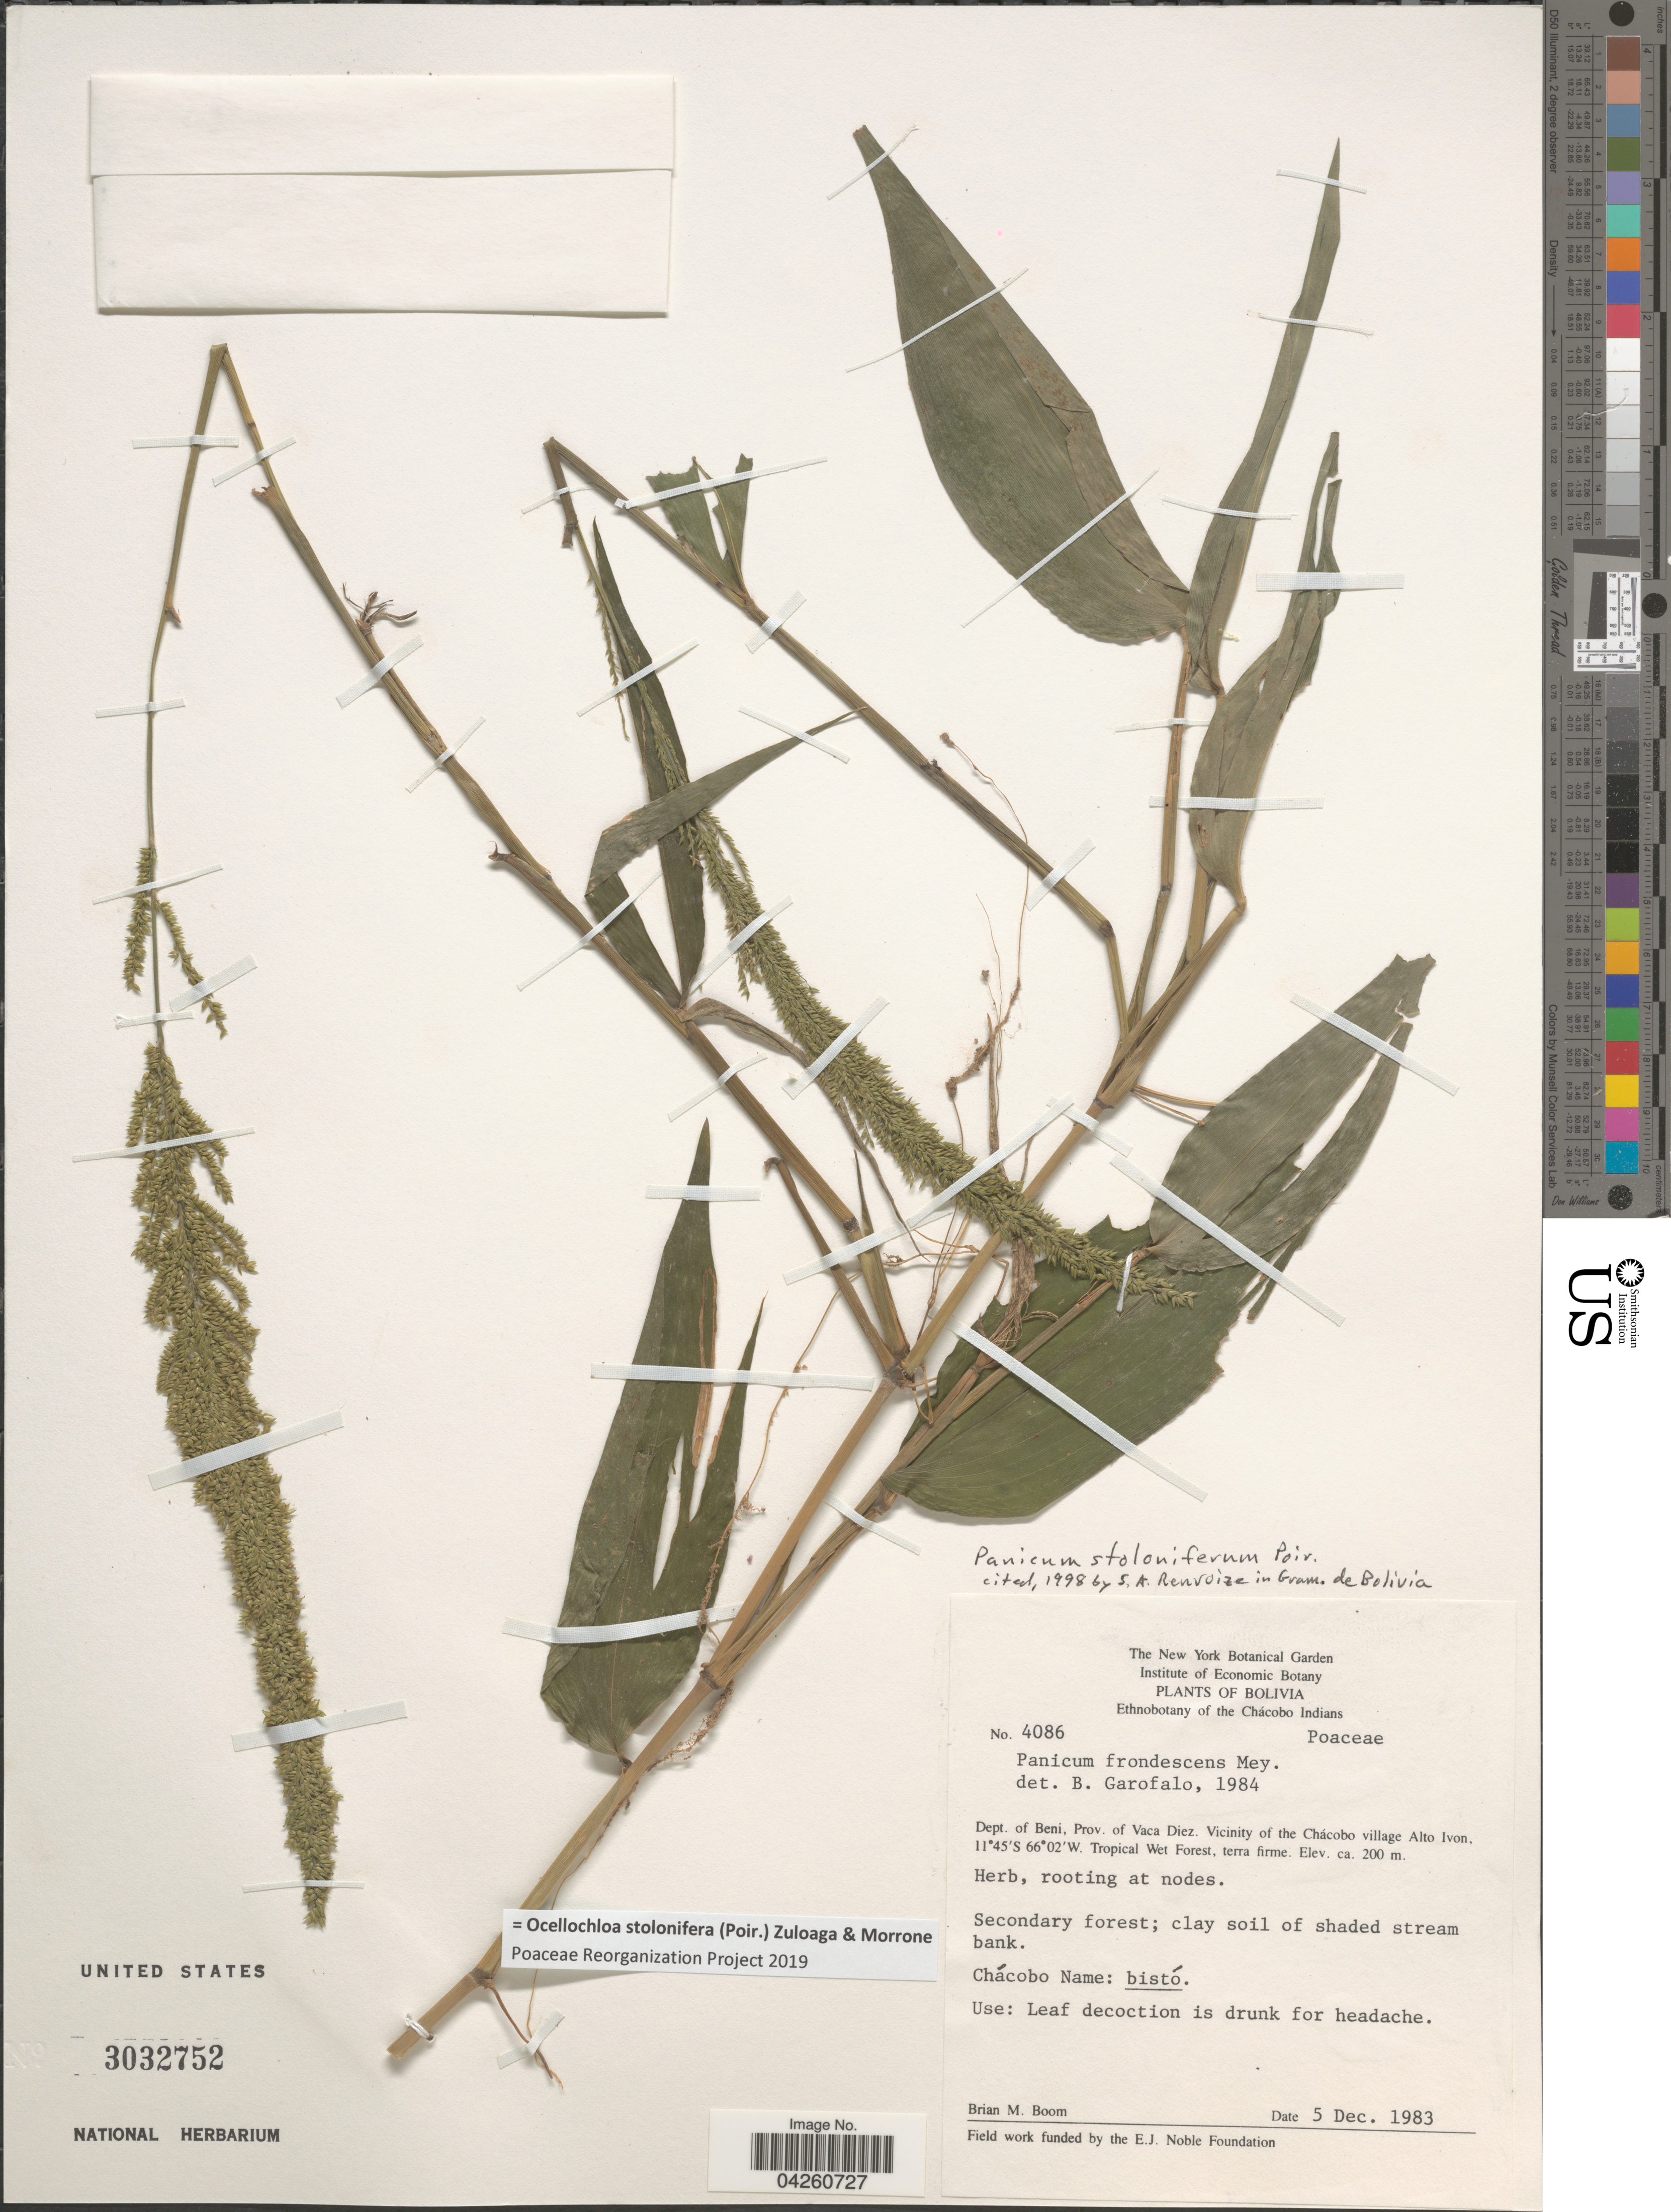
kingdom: Plantae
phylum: Tracheophyta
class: Liliopsida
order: Poales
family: Poaceae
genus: Ocellochloa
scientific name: Ocellochloa stolonifera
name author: (Poir.) Zuloaga & Morrone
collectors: B. M. Boom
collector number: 4086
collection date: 1983-12-05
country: Bolivia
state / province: Beni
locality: Ethnobotany of the Chácobo Indians. Dept. Of Beni, Prov. of Vaca Diez. Vicinity of Chácobo village Alto Ivon.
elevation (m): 200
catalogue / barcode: US 3032752